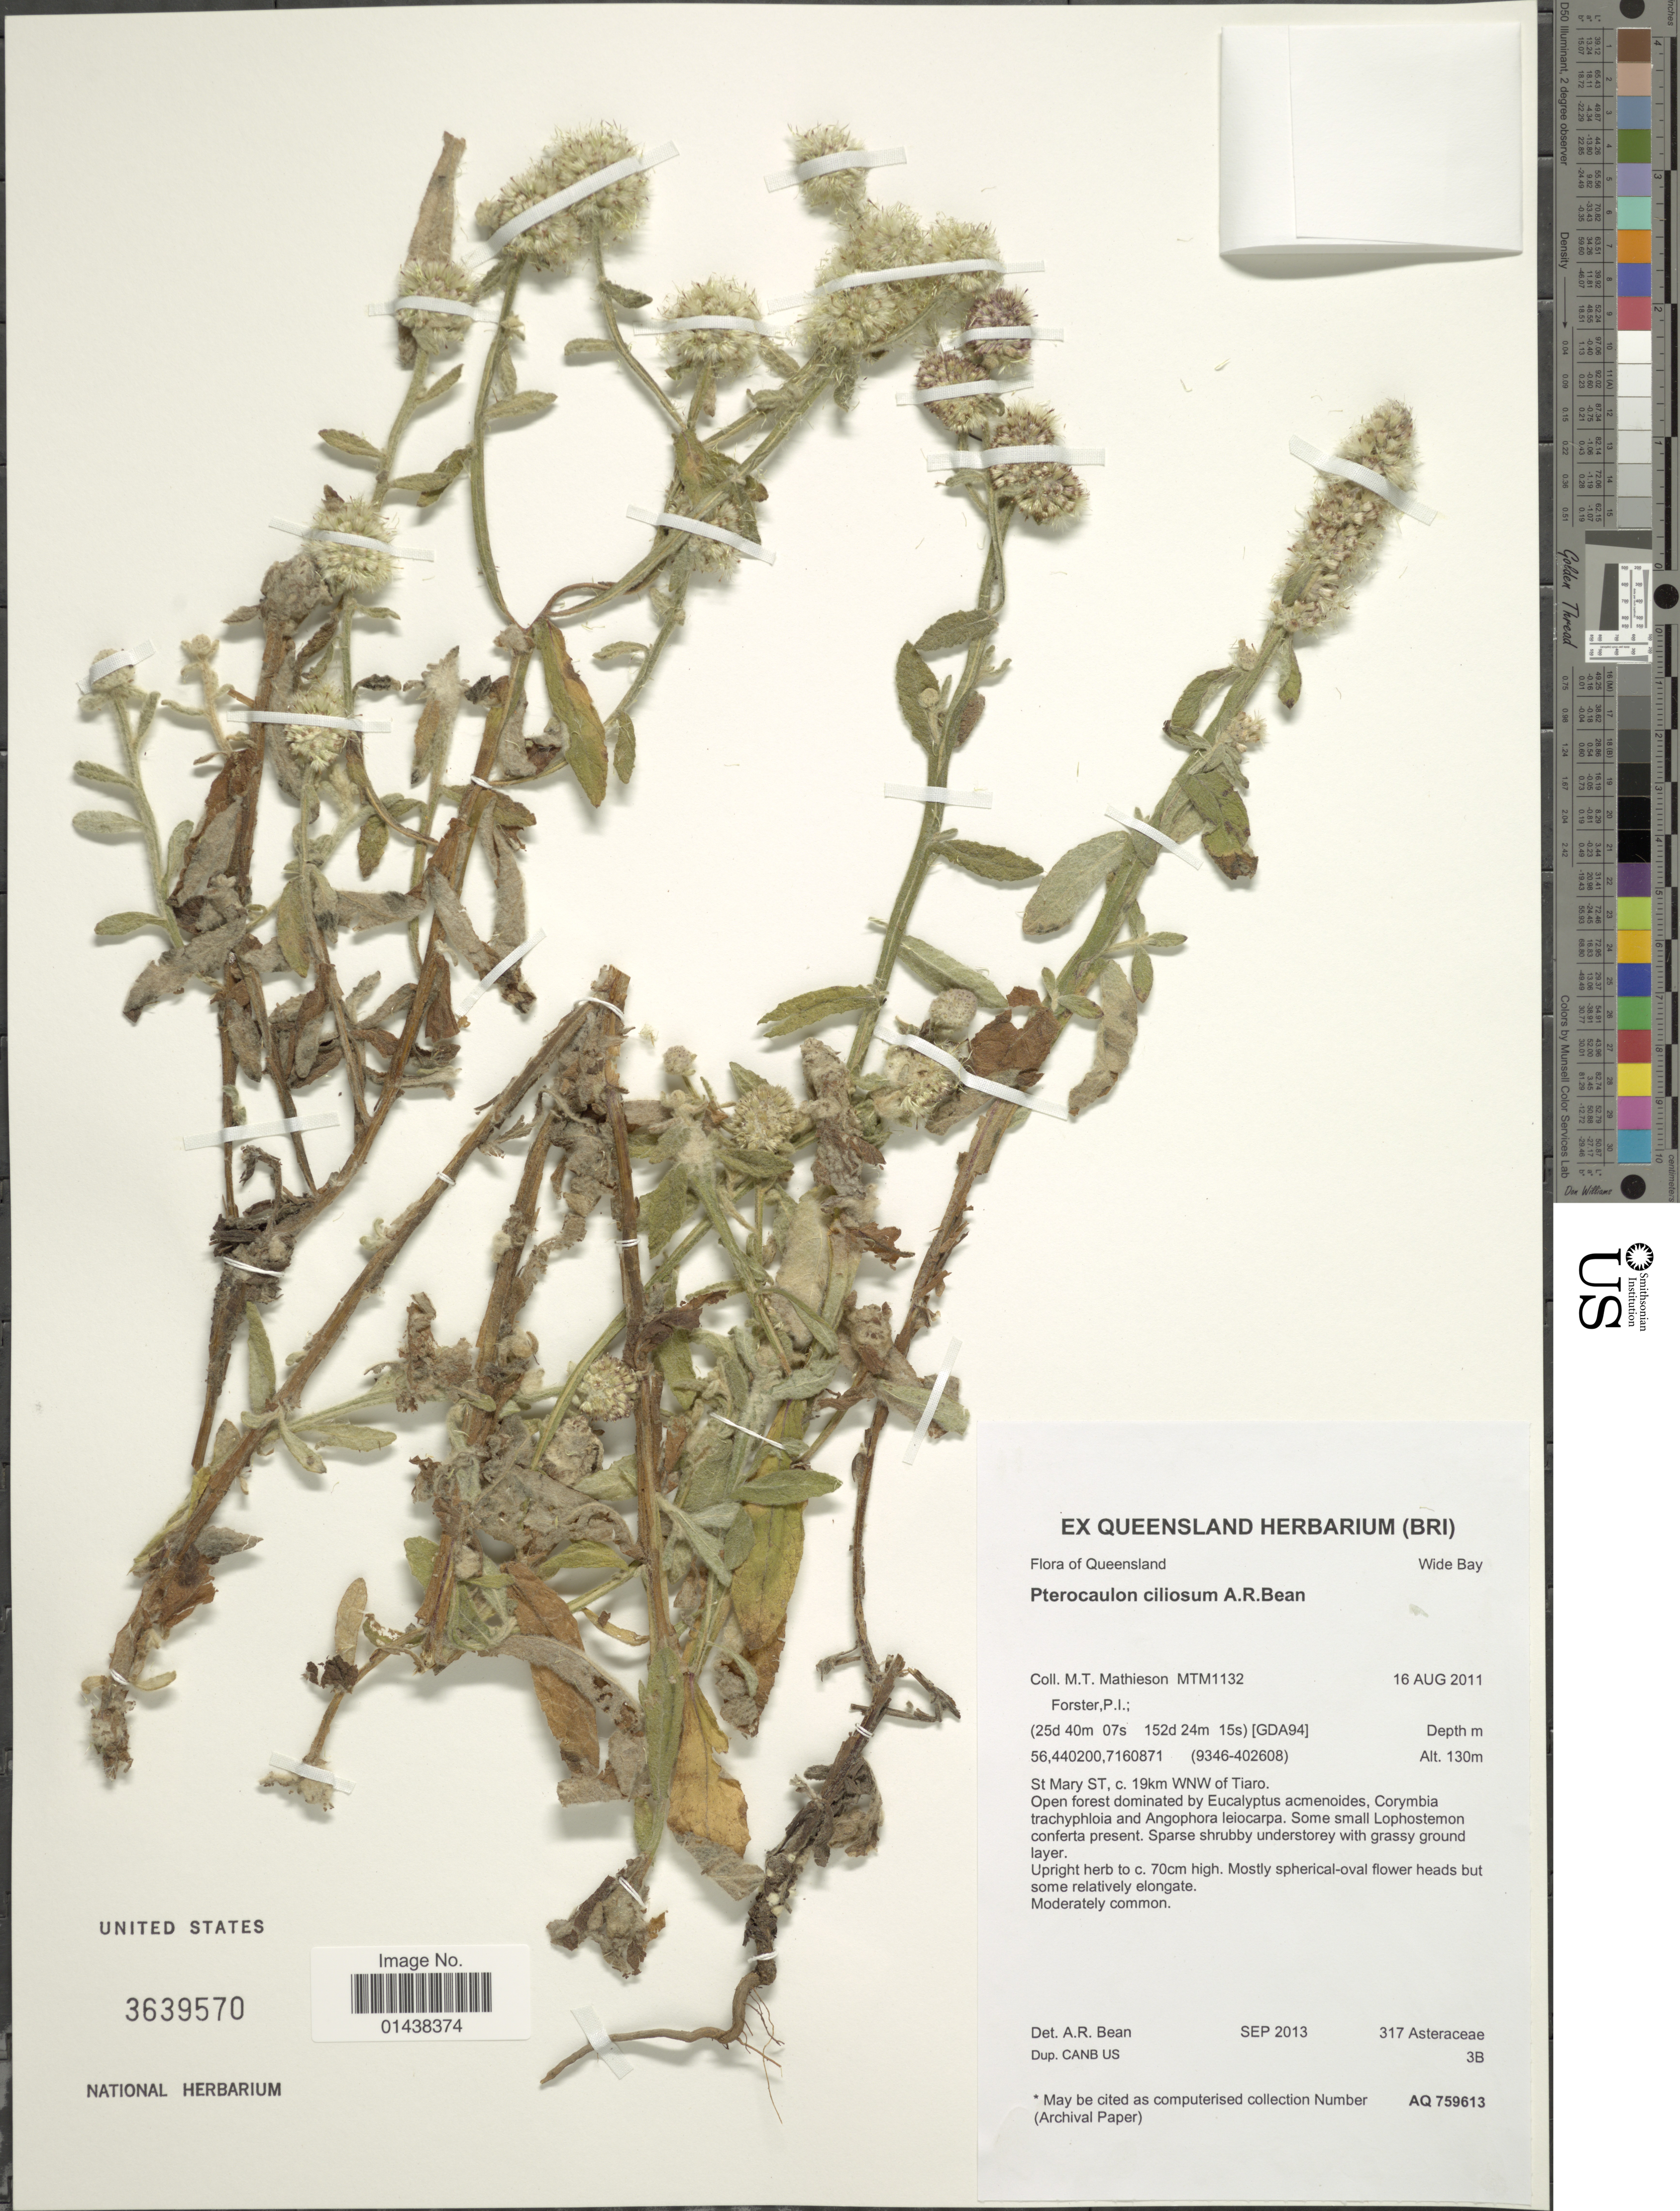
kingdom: Plantae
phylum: Tracheophyta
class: Magnoliopsida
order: Asterales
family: Asteraceae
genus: Pterocaulon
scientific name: Pterocaulon ciliosum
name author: A.R. Bean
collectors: M. T. Mathieson & P. Forster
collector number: MTM1132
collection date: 2011-08-16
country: Australia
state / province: Queensland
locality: Wide Bay, (GDA94) St. Mary ST. c. 19 km WNW of Tiaro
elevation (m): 130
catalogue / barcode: US 3639570